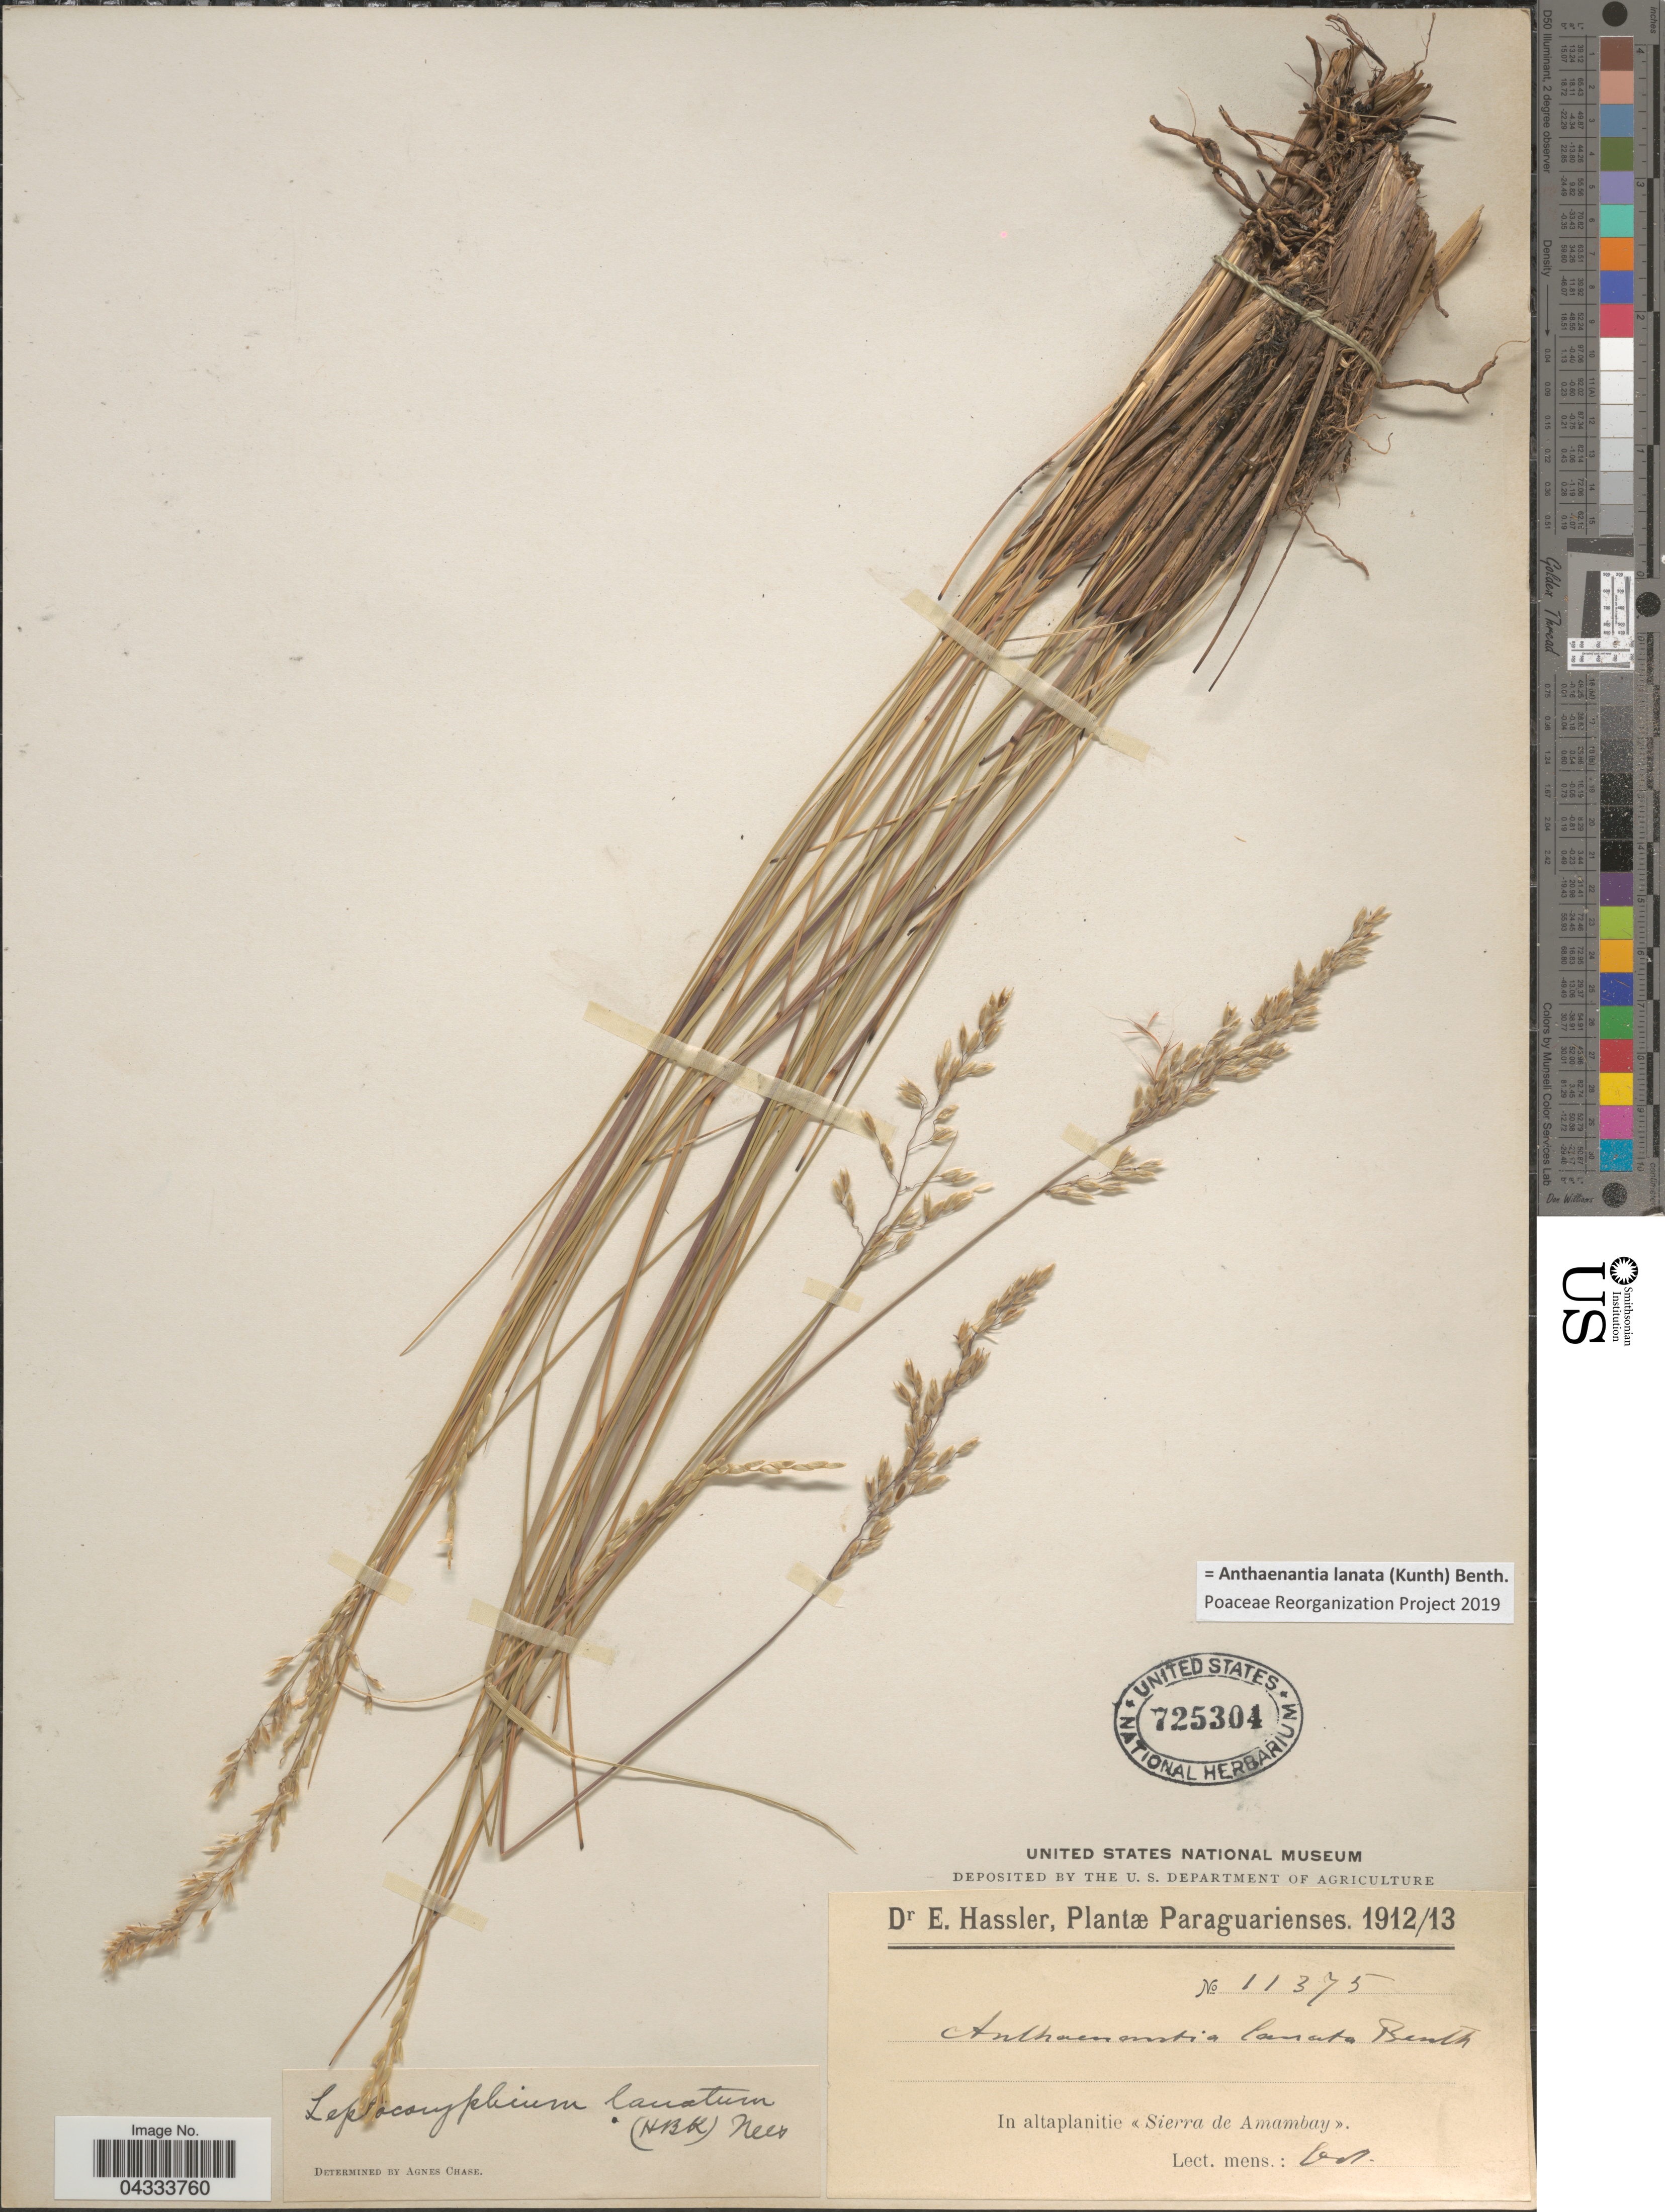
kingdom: Plantae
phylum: Tracheophyta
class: Liliopsida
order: Poales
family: Poaceae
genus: Anthaenantia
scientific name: Anthaenantia lanata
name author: (Kunth) Benth.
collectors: E. Hassler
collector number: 11375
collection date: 1912-10/1913-10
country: Paraguay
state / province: Paraguari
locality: In altaplanitie «Sierra de Amambay».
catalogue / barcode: US 725304